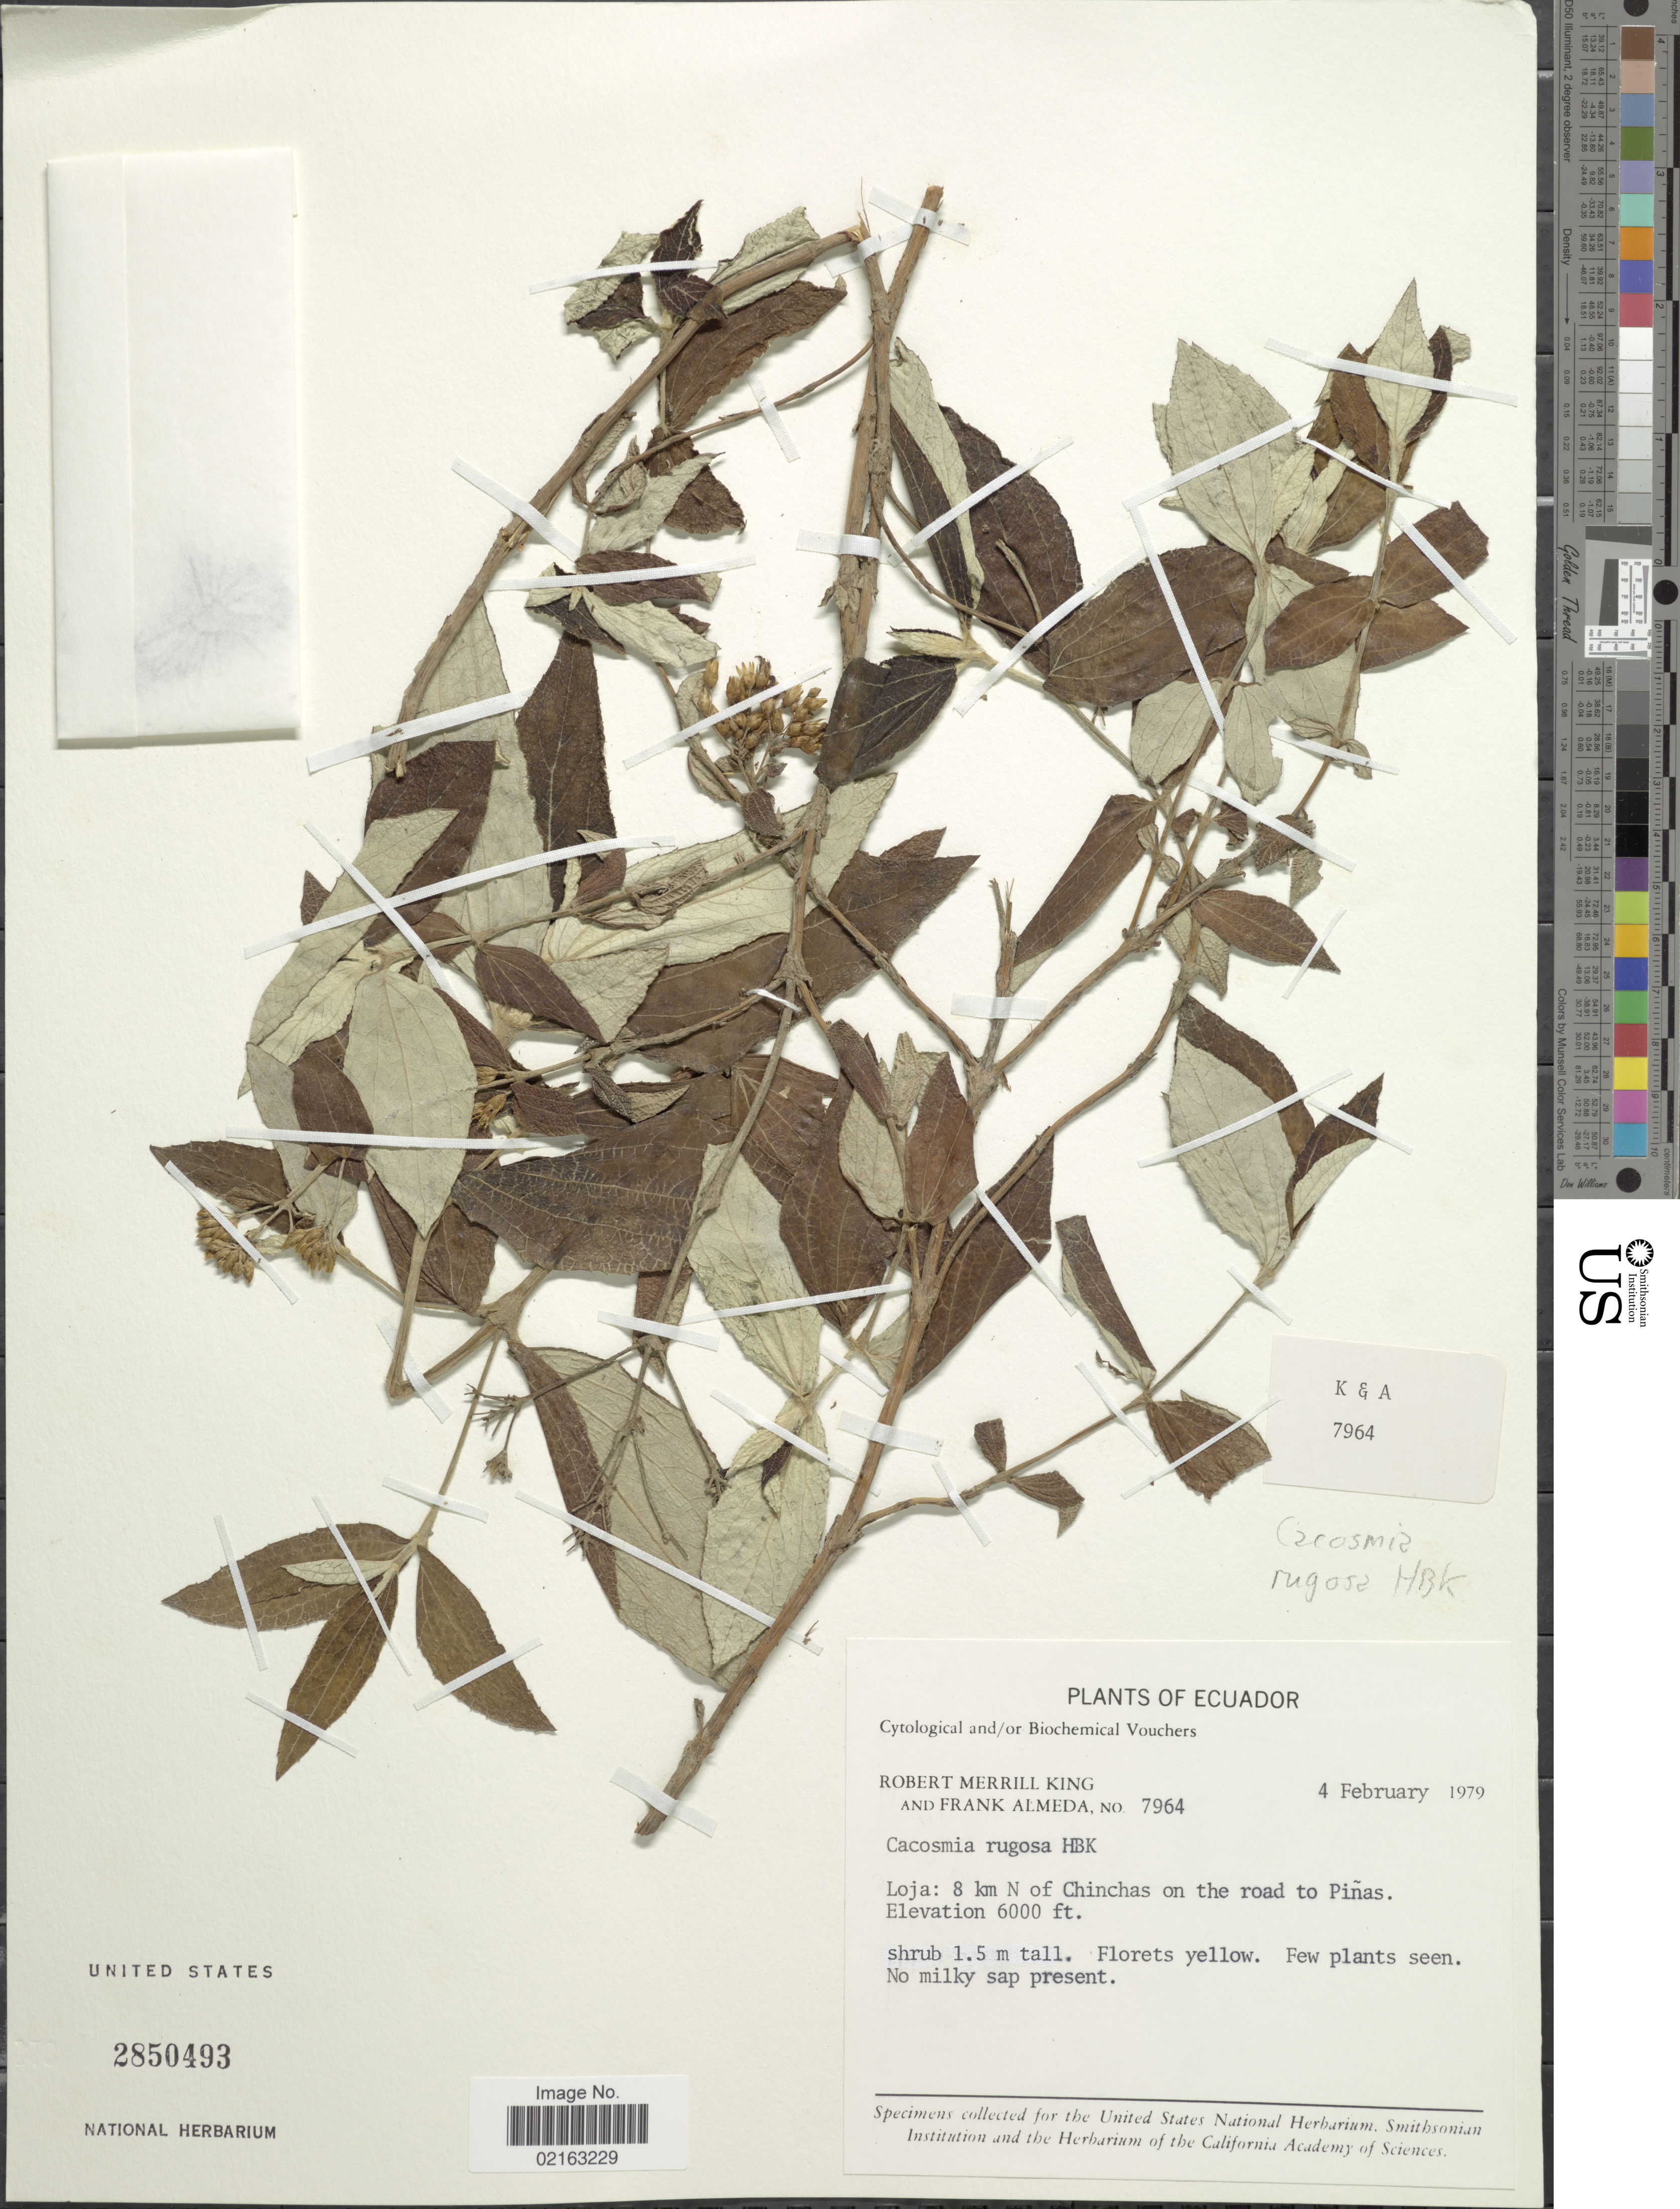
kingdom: Plantae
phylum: Tracheophyta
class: Magnoliopsida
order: Asterales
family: Asteraceae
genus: Cacosmia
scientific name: Cacosmia rugosa var. rugosa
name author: Kunth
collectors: R. M. King & F. Almeda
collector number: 7964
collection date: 1979-02-04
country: Ecuador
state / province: Loja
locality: Loja: 8 km N of Chinchas on the road to Piñas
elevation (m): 1829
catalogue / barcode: US 2850493